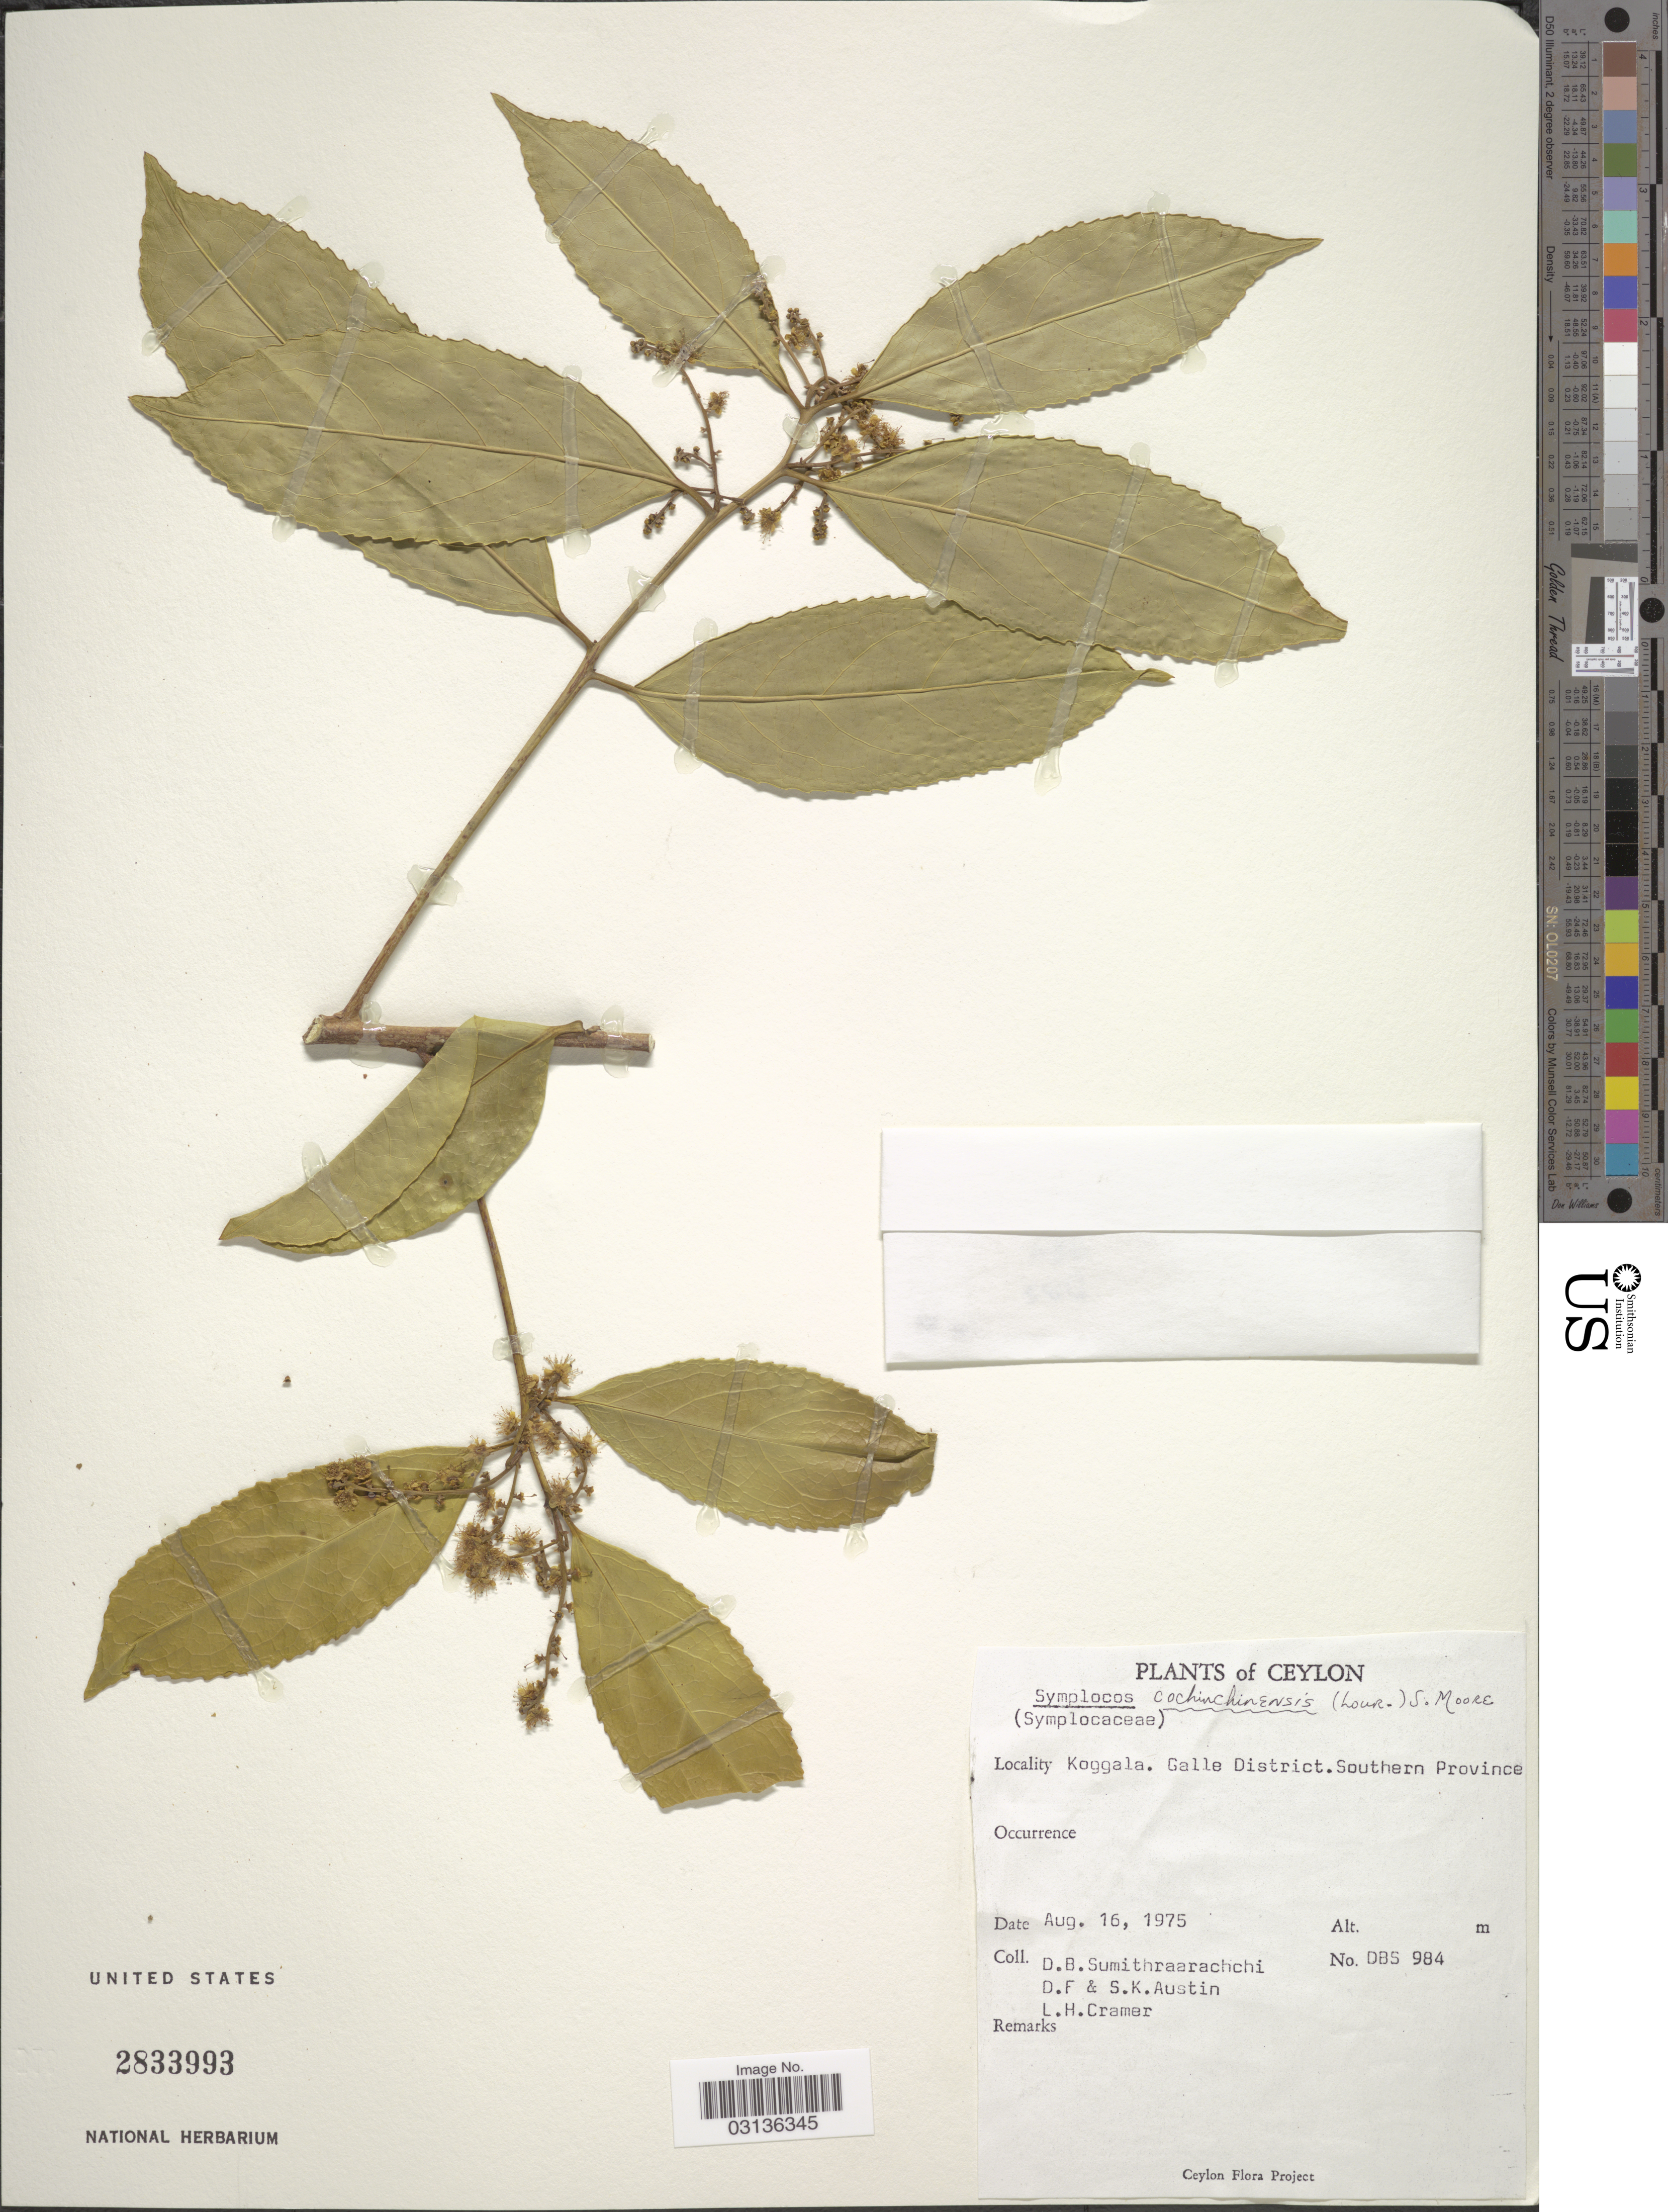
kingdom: Plantae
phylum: Tracheophyta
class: Magnoliopsida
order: Ericales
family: Symplocaceae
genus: Symplocos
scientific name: Symplocos cochinchinensis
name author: (Lour.) S. Moore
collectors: D. B. Sumithraarachchi, D. Austin, S. Austin & L. H. Cramer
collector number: DBS984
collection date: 1975-08-16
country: Sri Lanka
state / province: Southern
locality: Ceylon. Koggala. Galle District. Southern Province.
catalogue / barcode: US 2833993